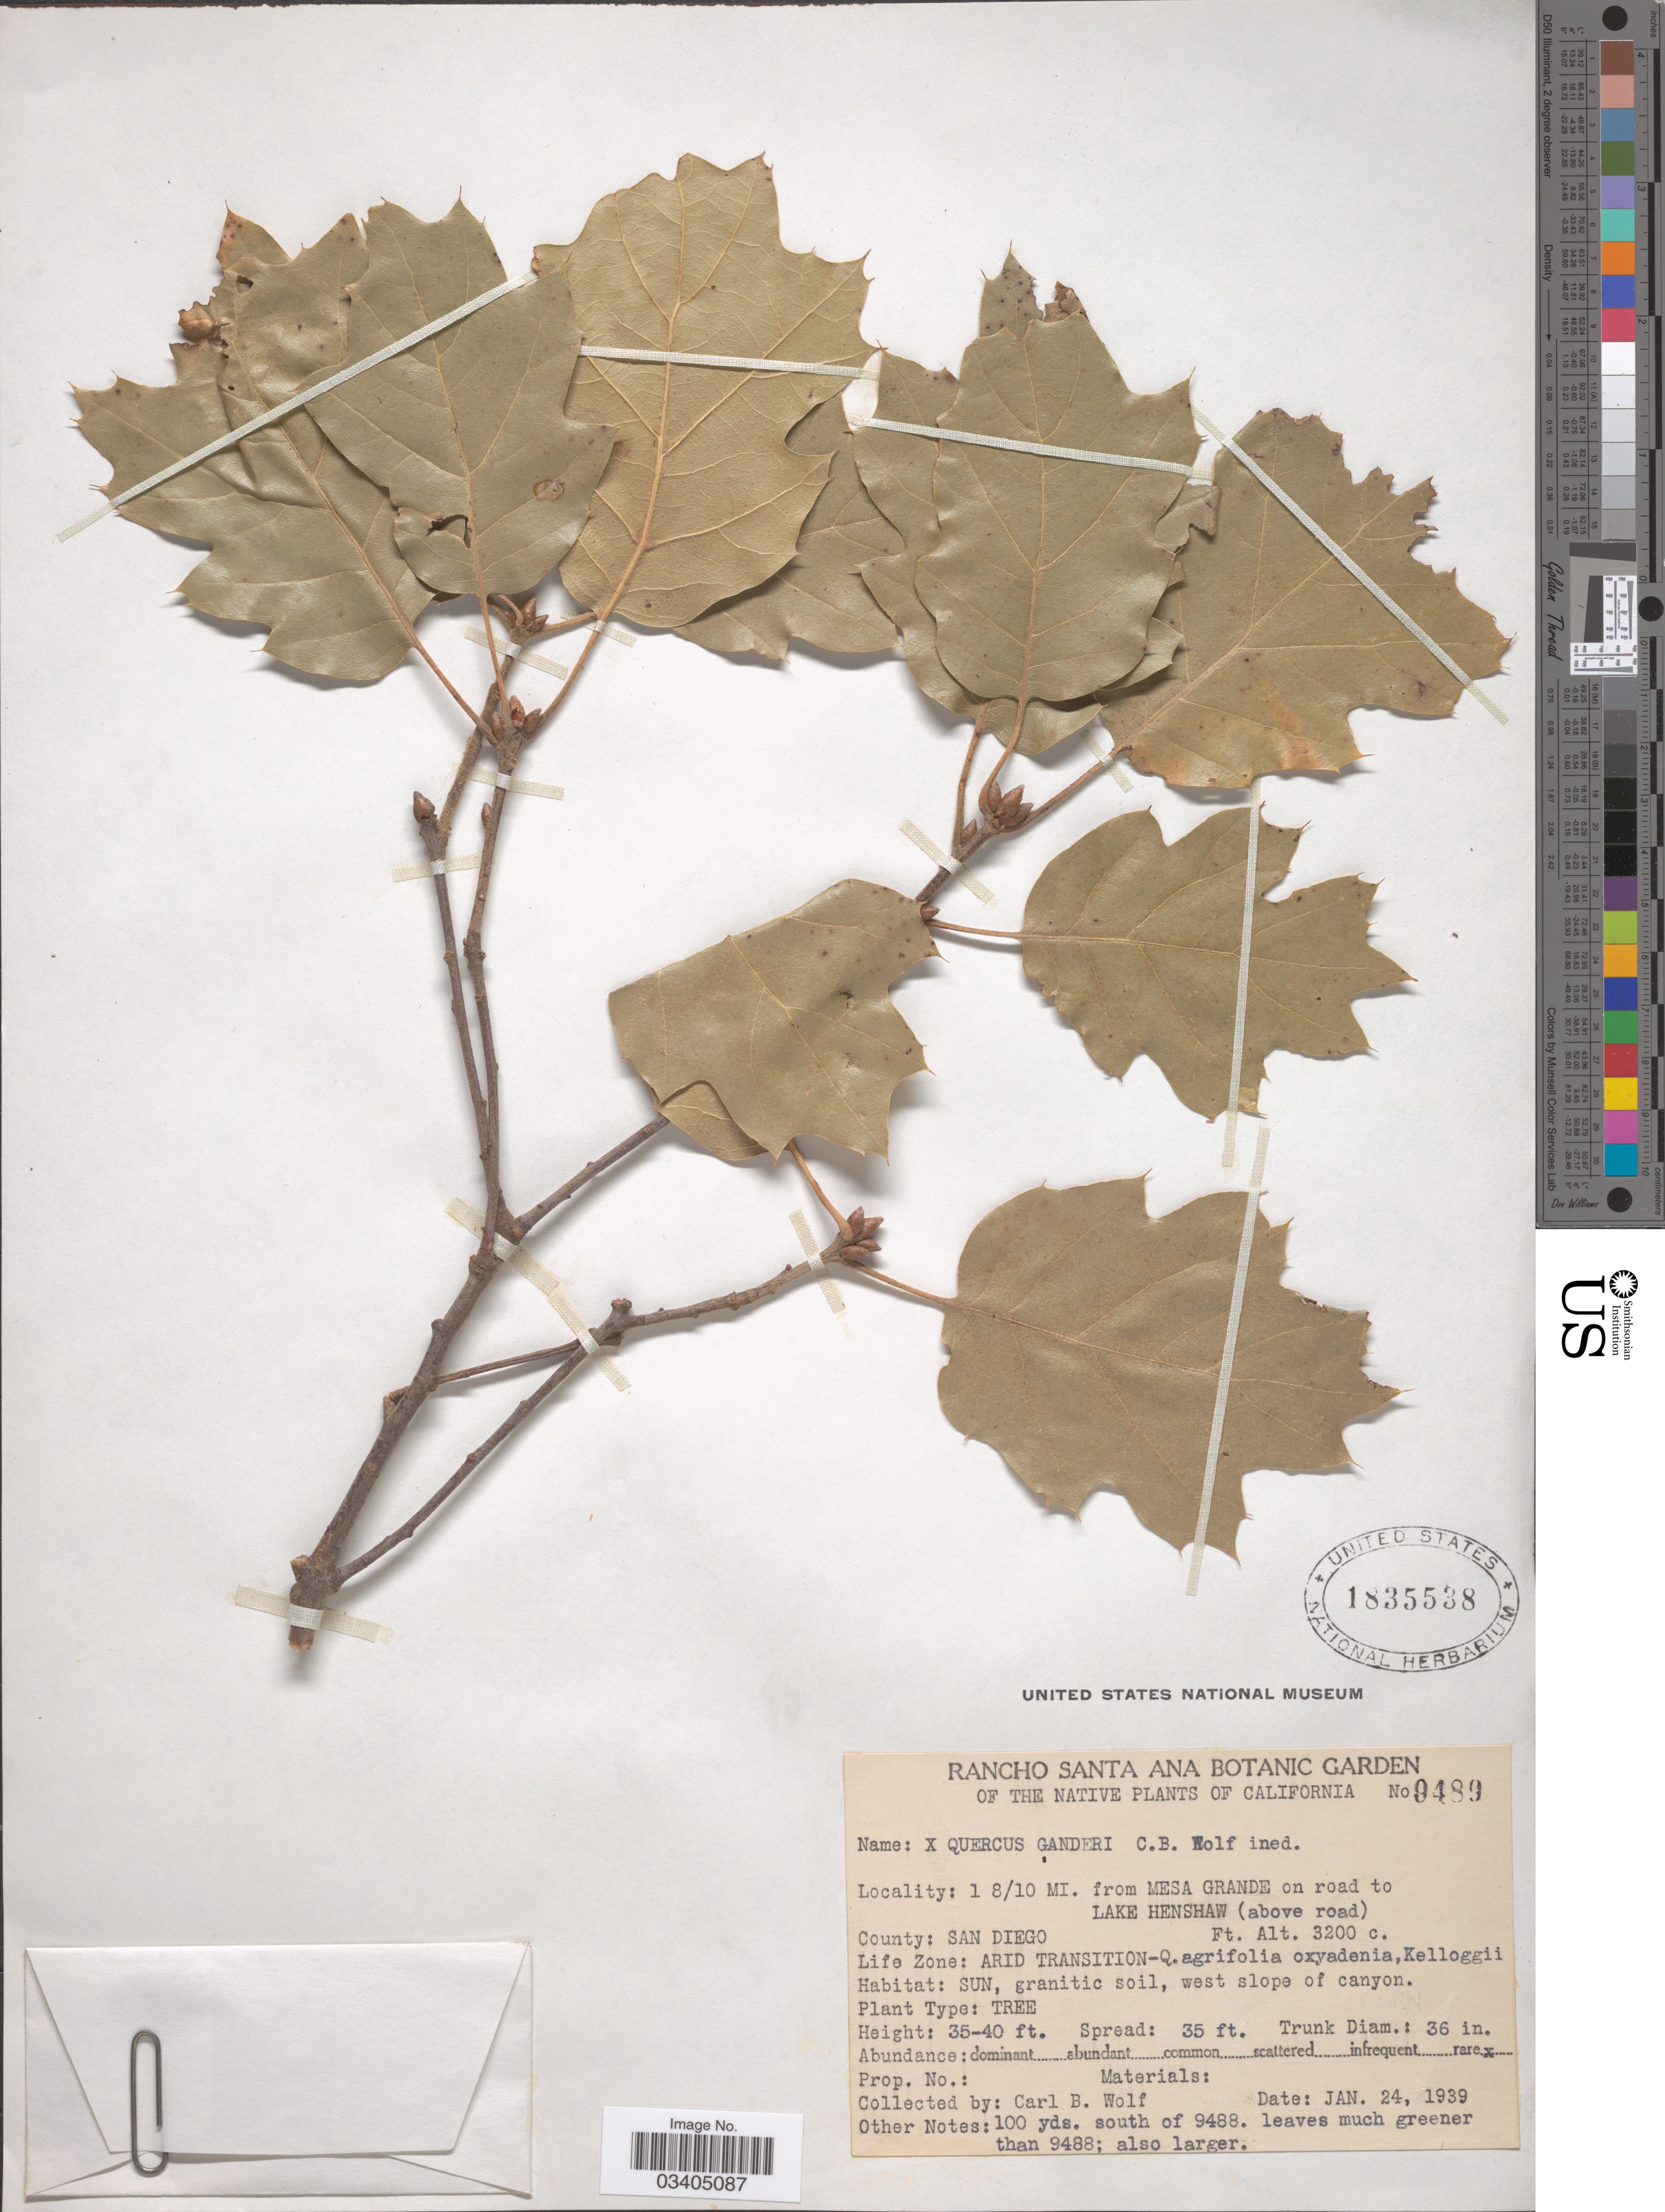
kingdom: Plantae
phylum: Tracheophyta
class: Magnoliopsida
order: Fagales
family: Fagaceae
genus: Quercus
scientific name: Quercus x ganderi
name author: C.B. Wolf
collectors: C. B. Wolf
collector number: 9489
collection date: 1939-01-24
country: United States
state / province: California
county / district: San Diego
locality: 1 8/10 mi. from Mesa Grande on road to Lake Henshaw (above road). County: San Diego.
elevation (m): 975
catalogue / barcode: US 1835538